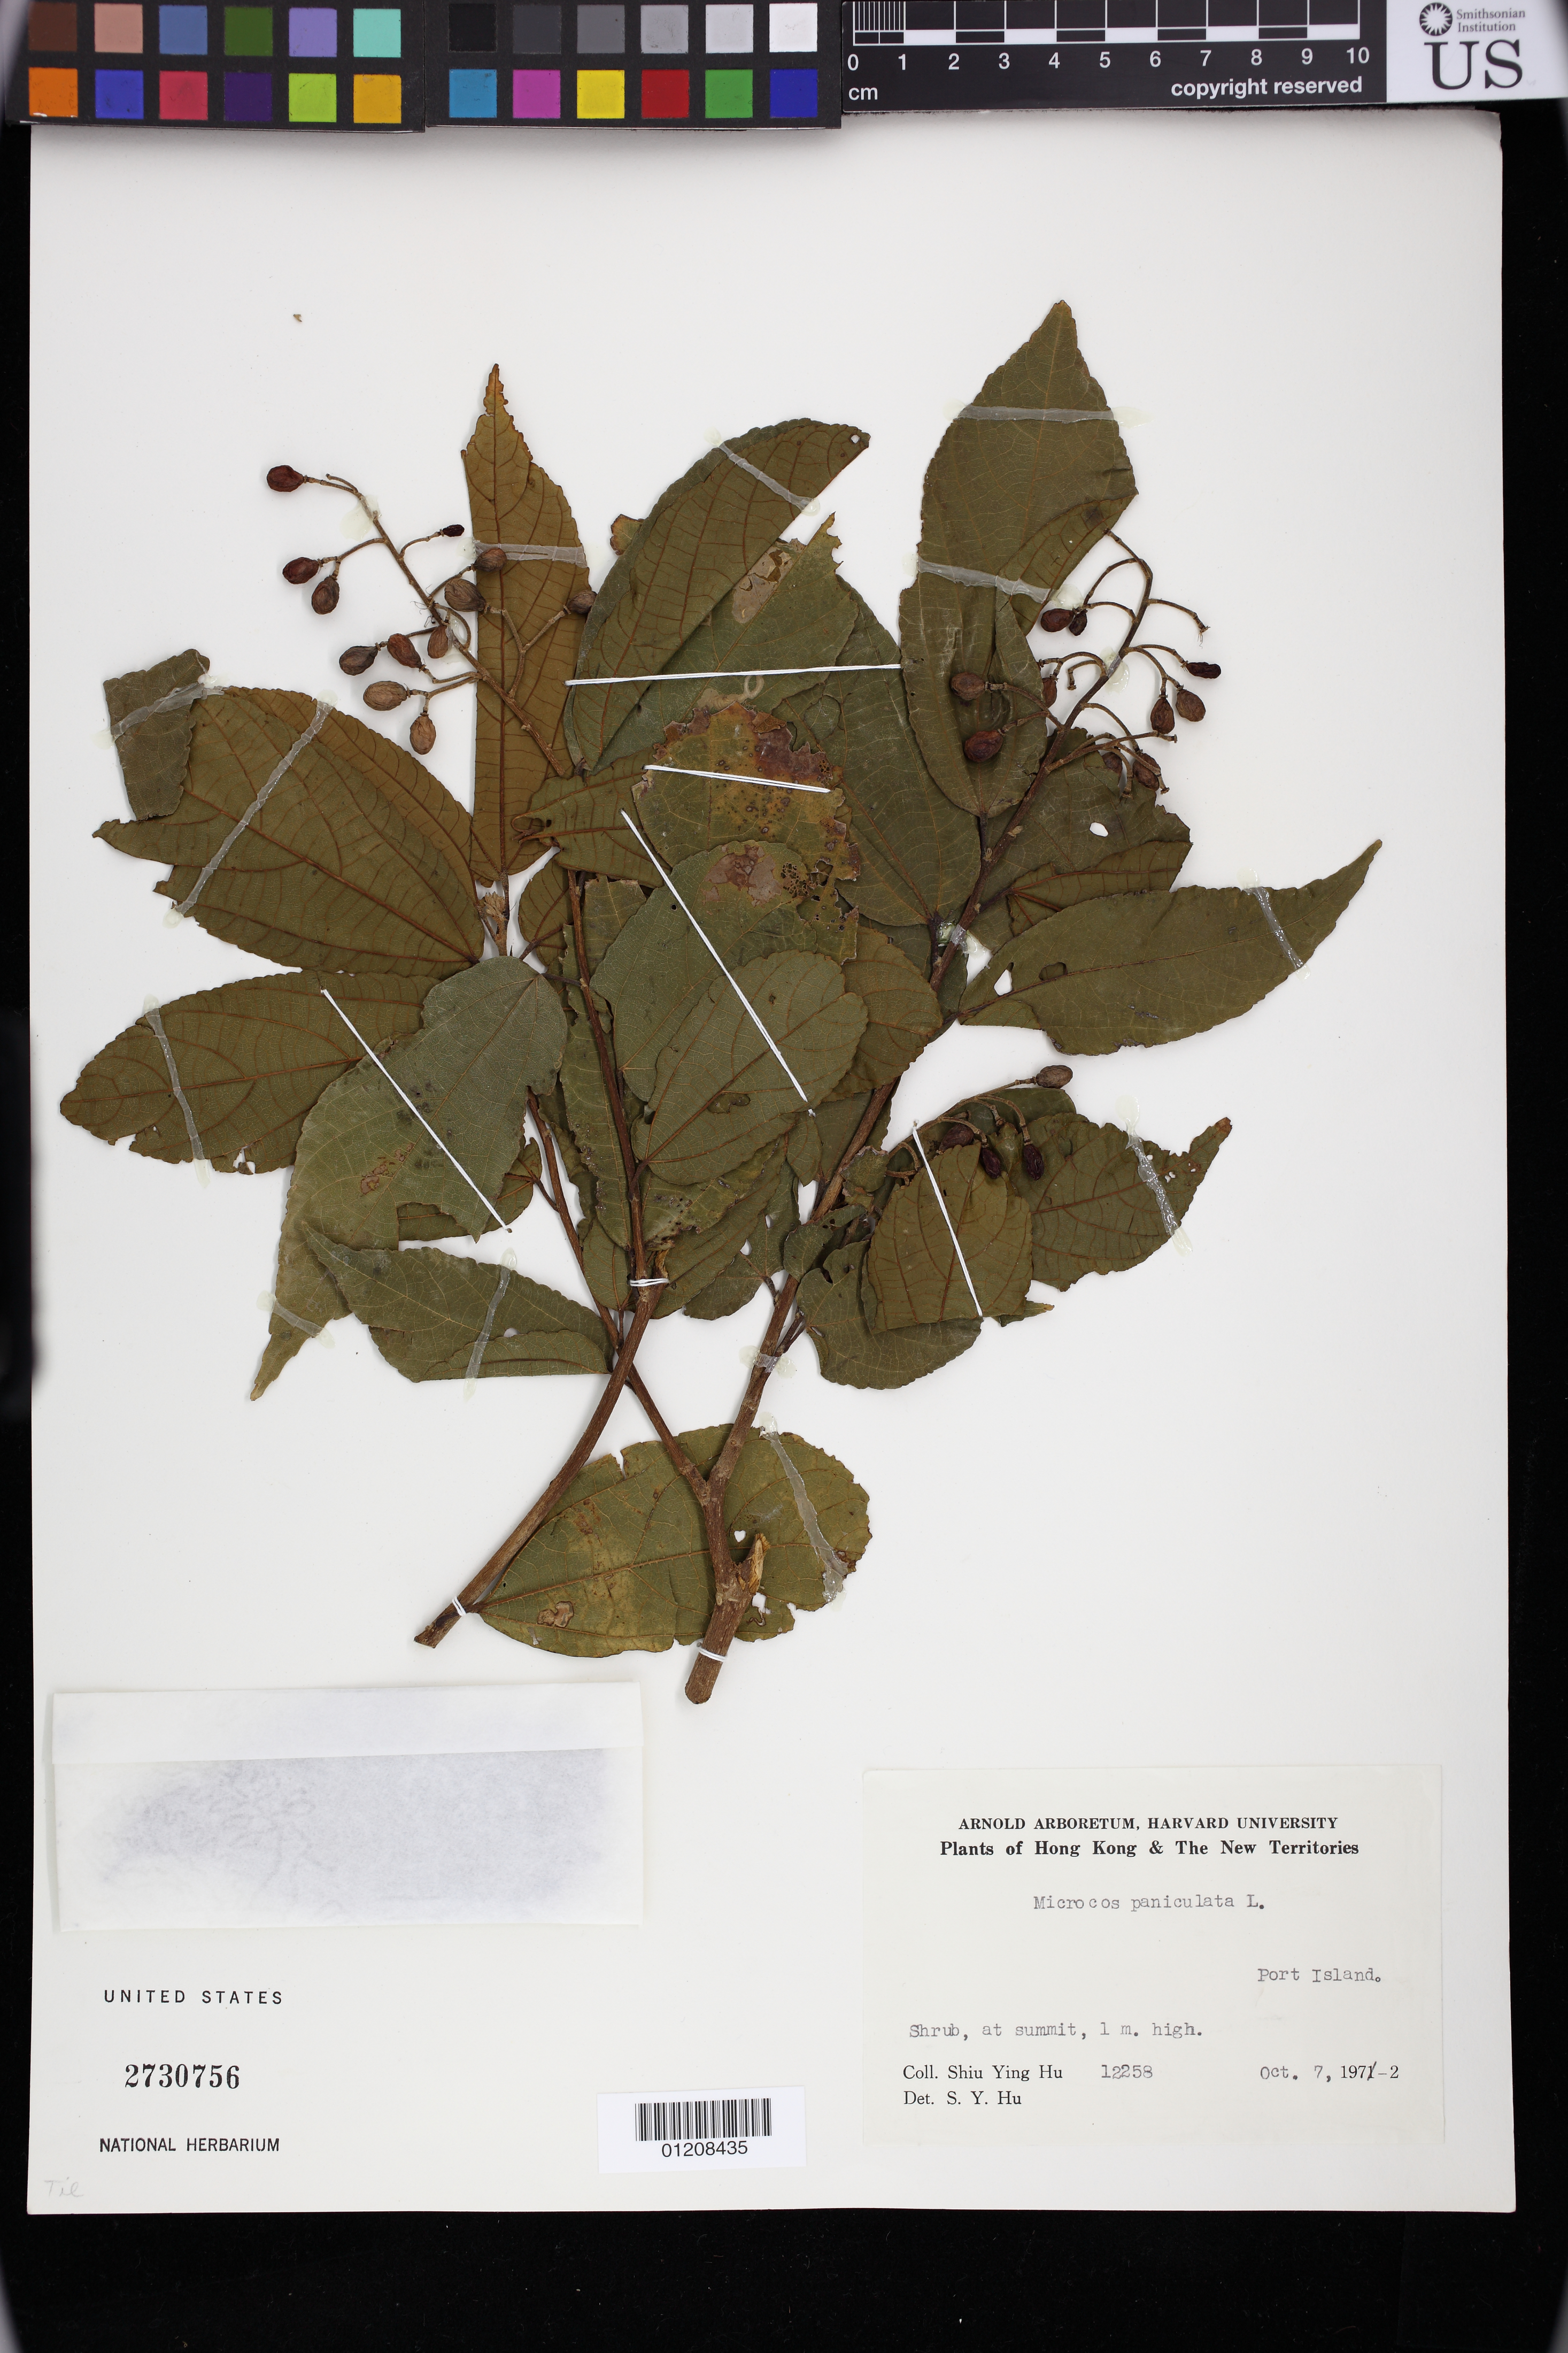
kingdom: Plantae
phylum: Tracheophyta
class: Magnoliopsida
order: Malvales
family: Malvaceae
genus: Microcos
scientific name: Microcos paniculata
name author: L.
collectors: S. Y. Hu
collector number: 12258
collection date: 1972-10-07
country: China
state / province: Hong Kong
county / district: Chek Chau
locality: New Territories Chek Chau (Port Island english name)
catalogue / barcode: US 2730756